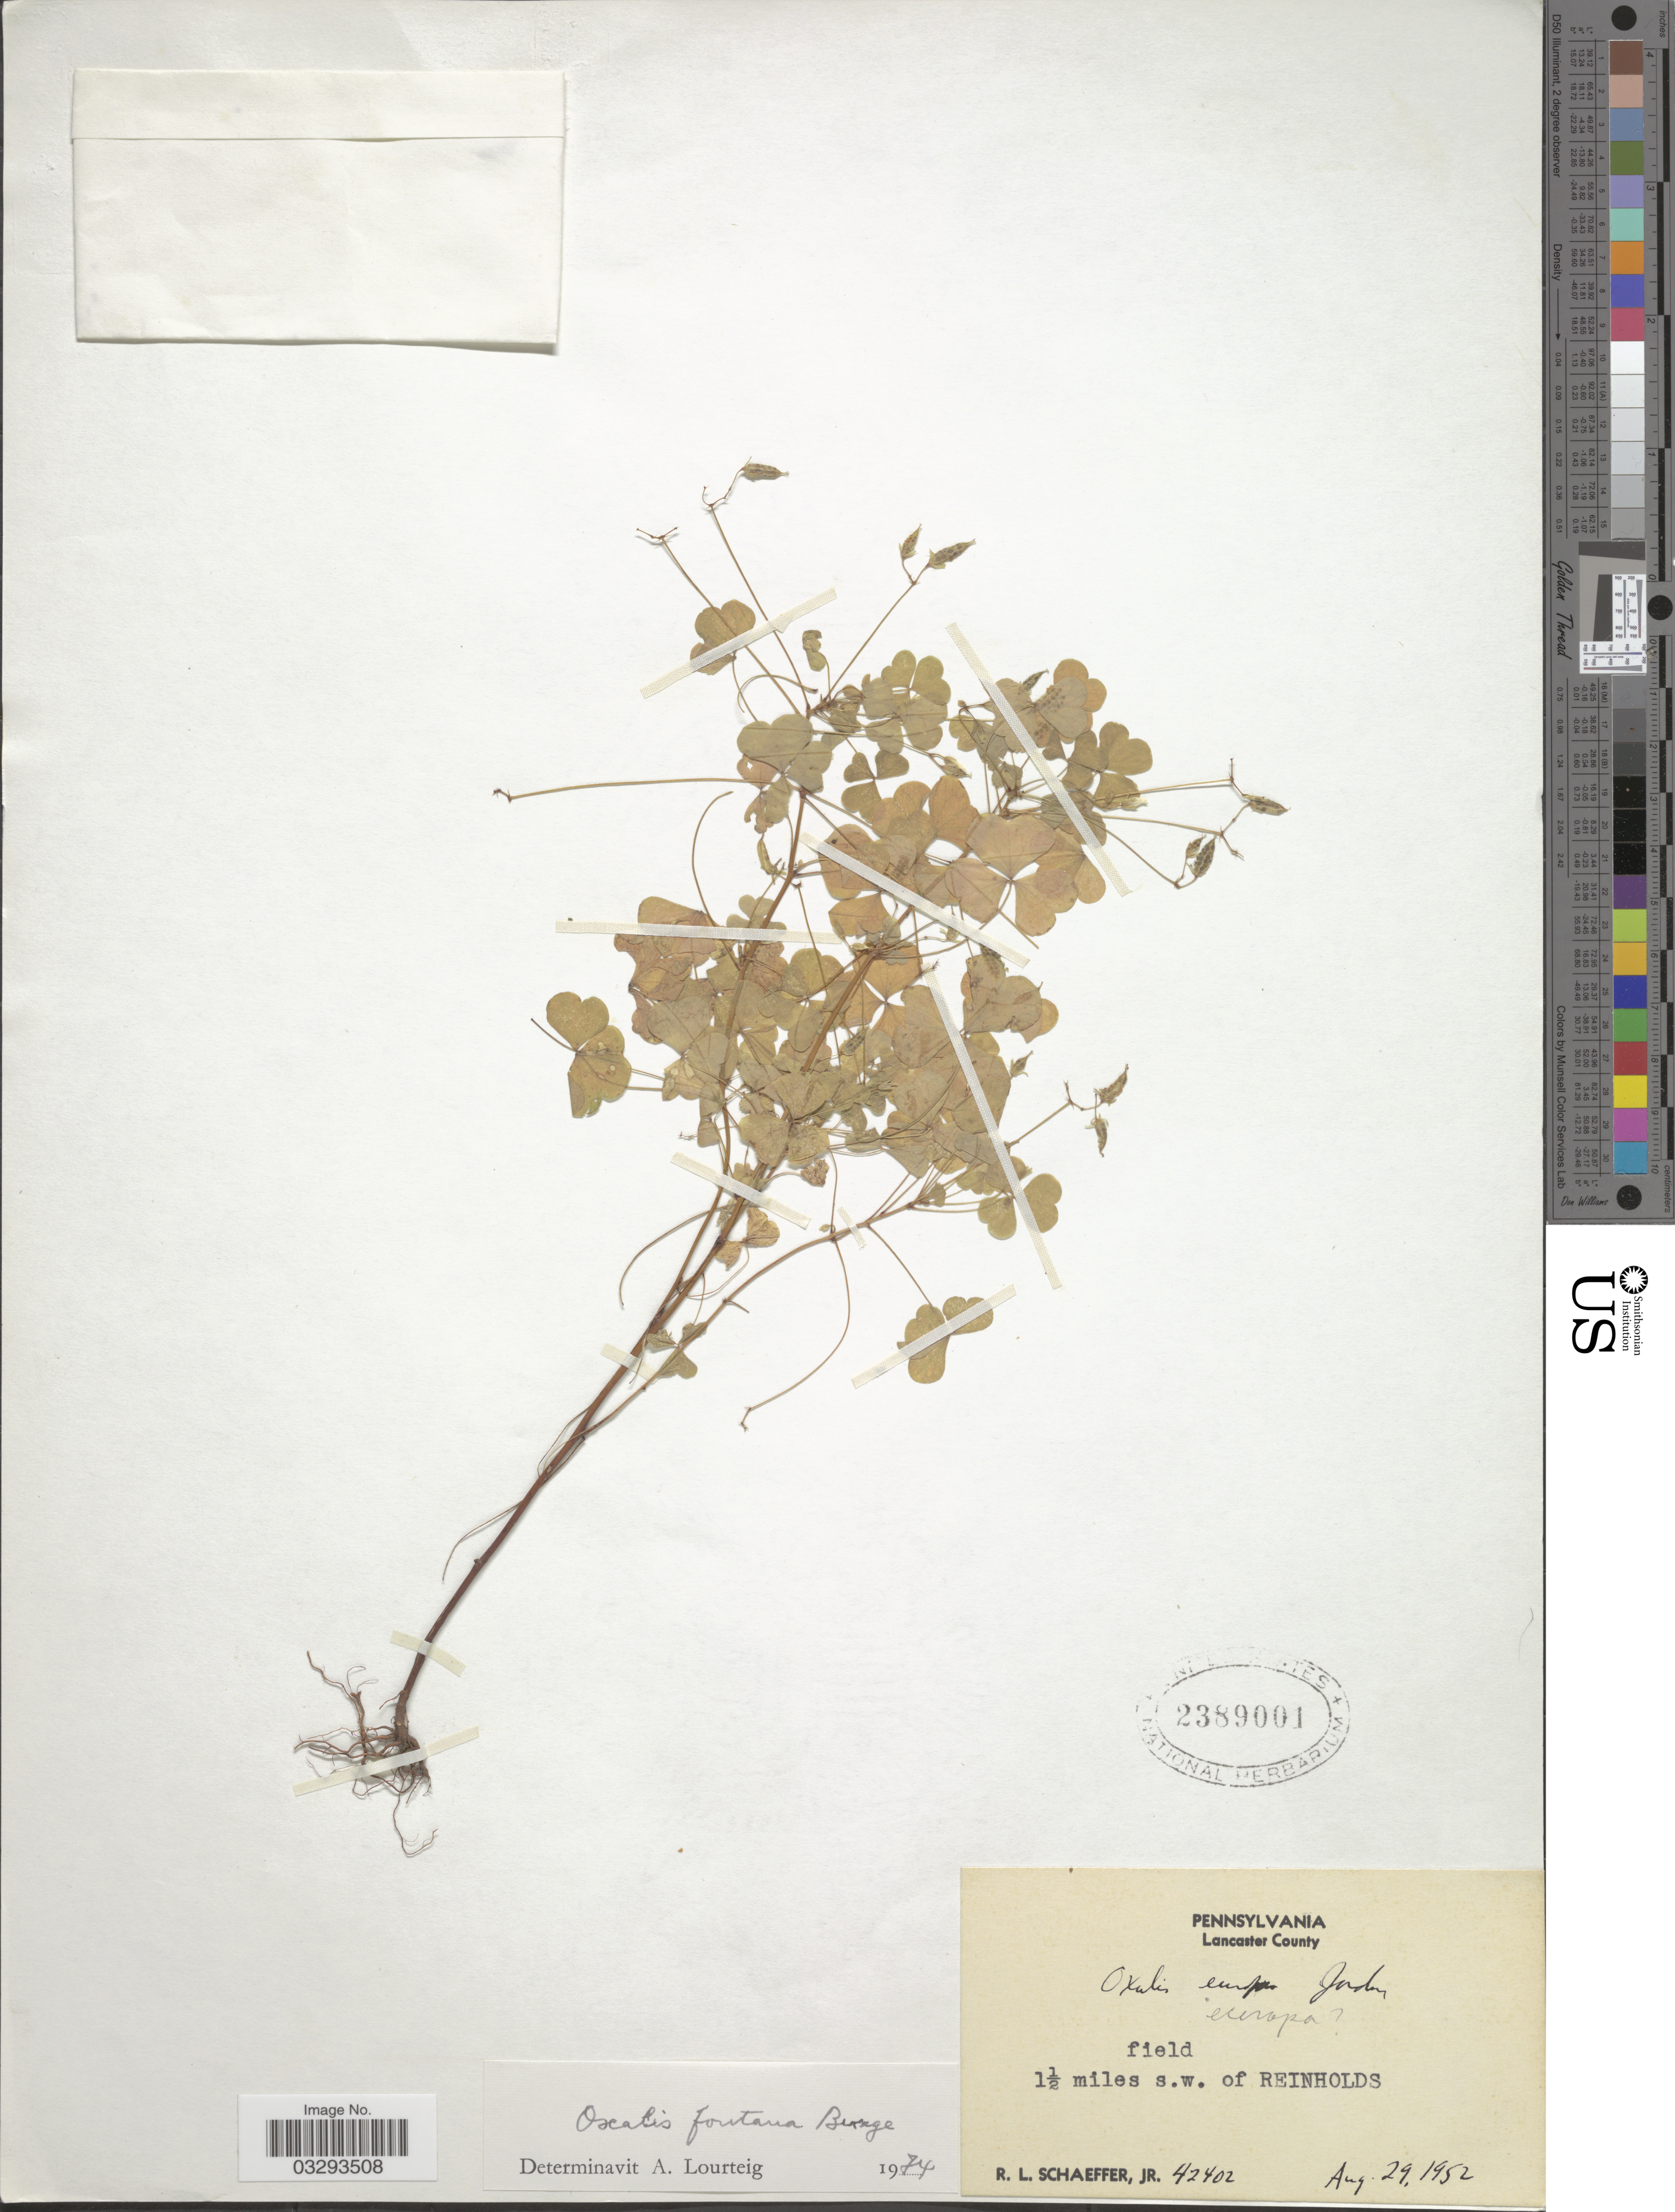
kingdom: Plantae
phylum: Tracheophyta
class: Magnoliopsida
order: Oxalidales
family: Oxalidaceae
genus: Oxalis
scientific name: Oxalis fontana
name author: Bunge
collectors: R. L. Schaeffer Jr.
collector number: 42402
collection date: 1952-08-29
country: United States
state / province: Pennsylvania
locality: Lancaster County. 1½ miles s.w. of Reinholds.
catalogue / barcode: US 2389001